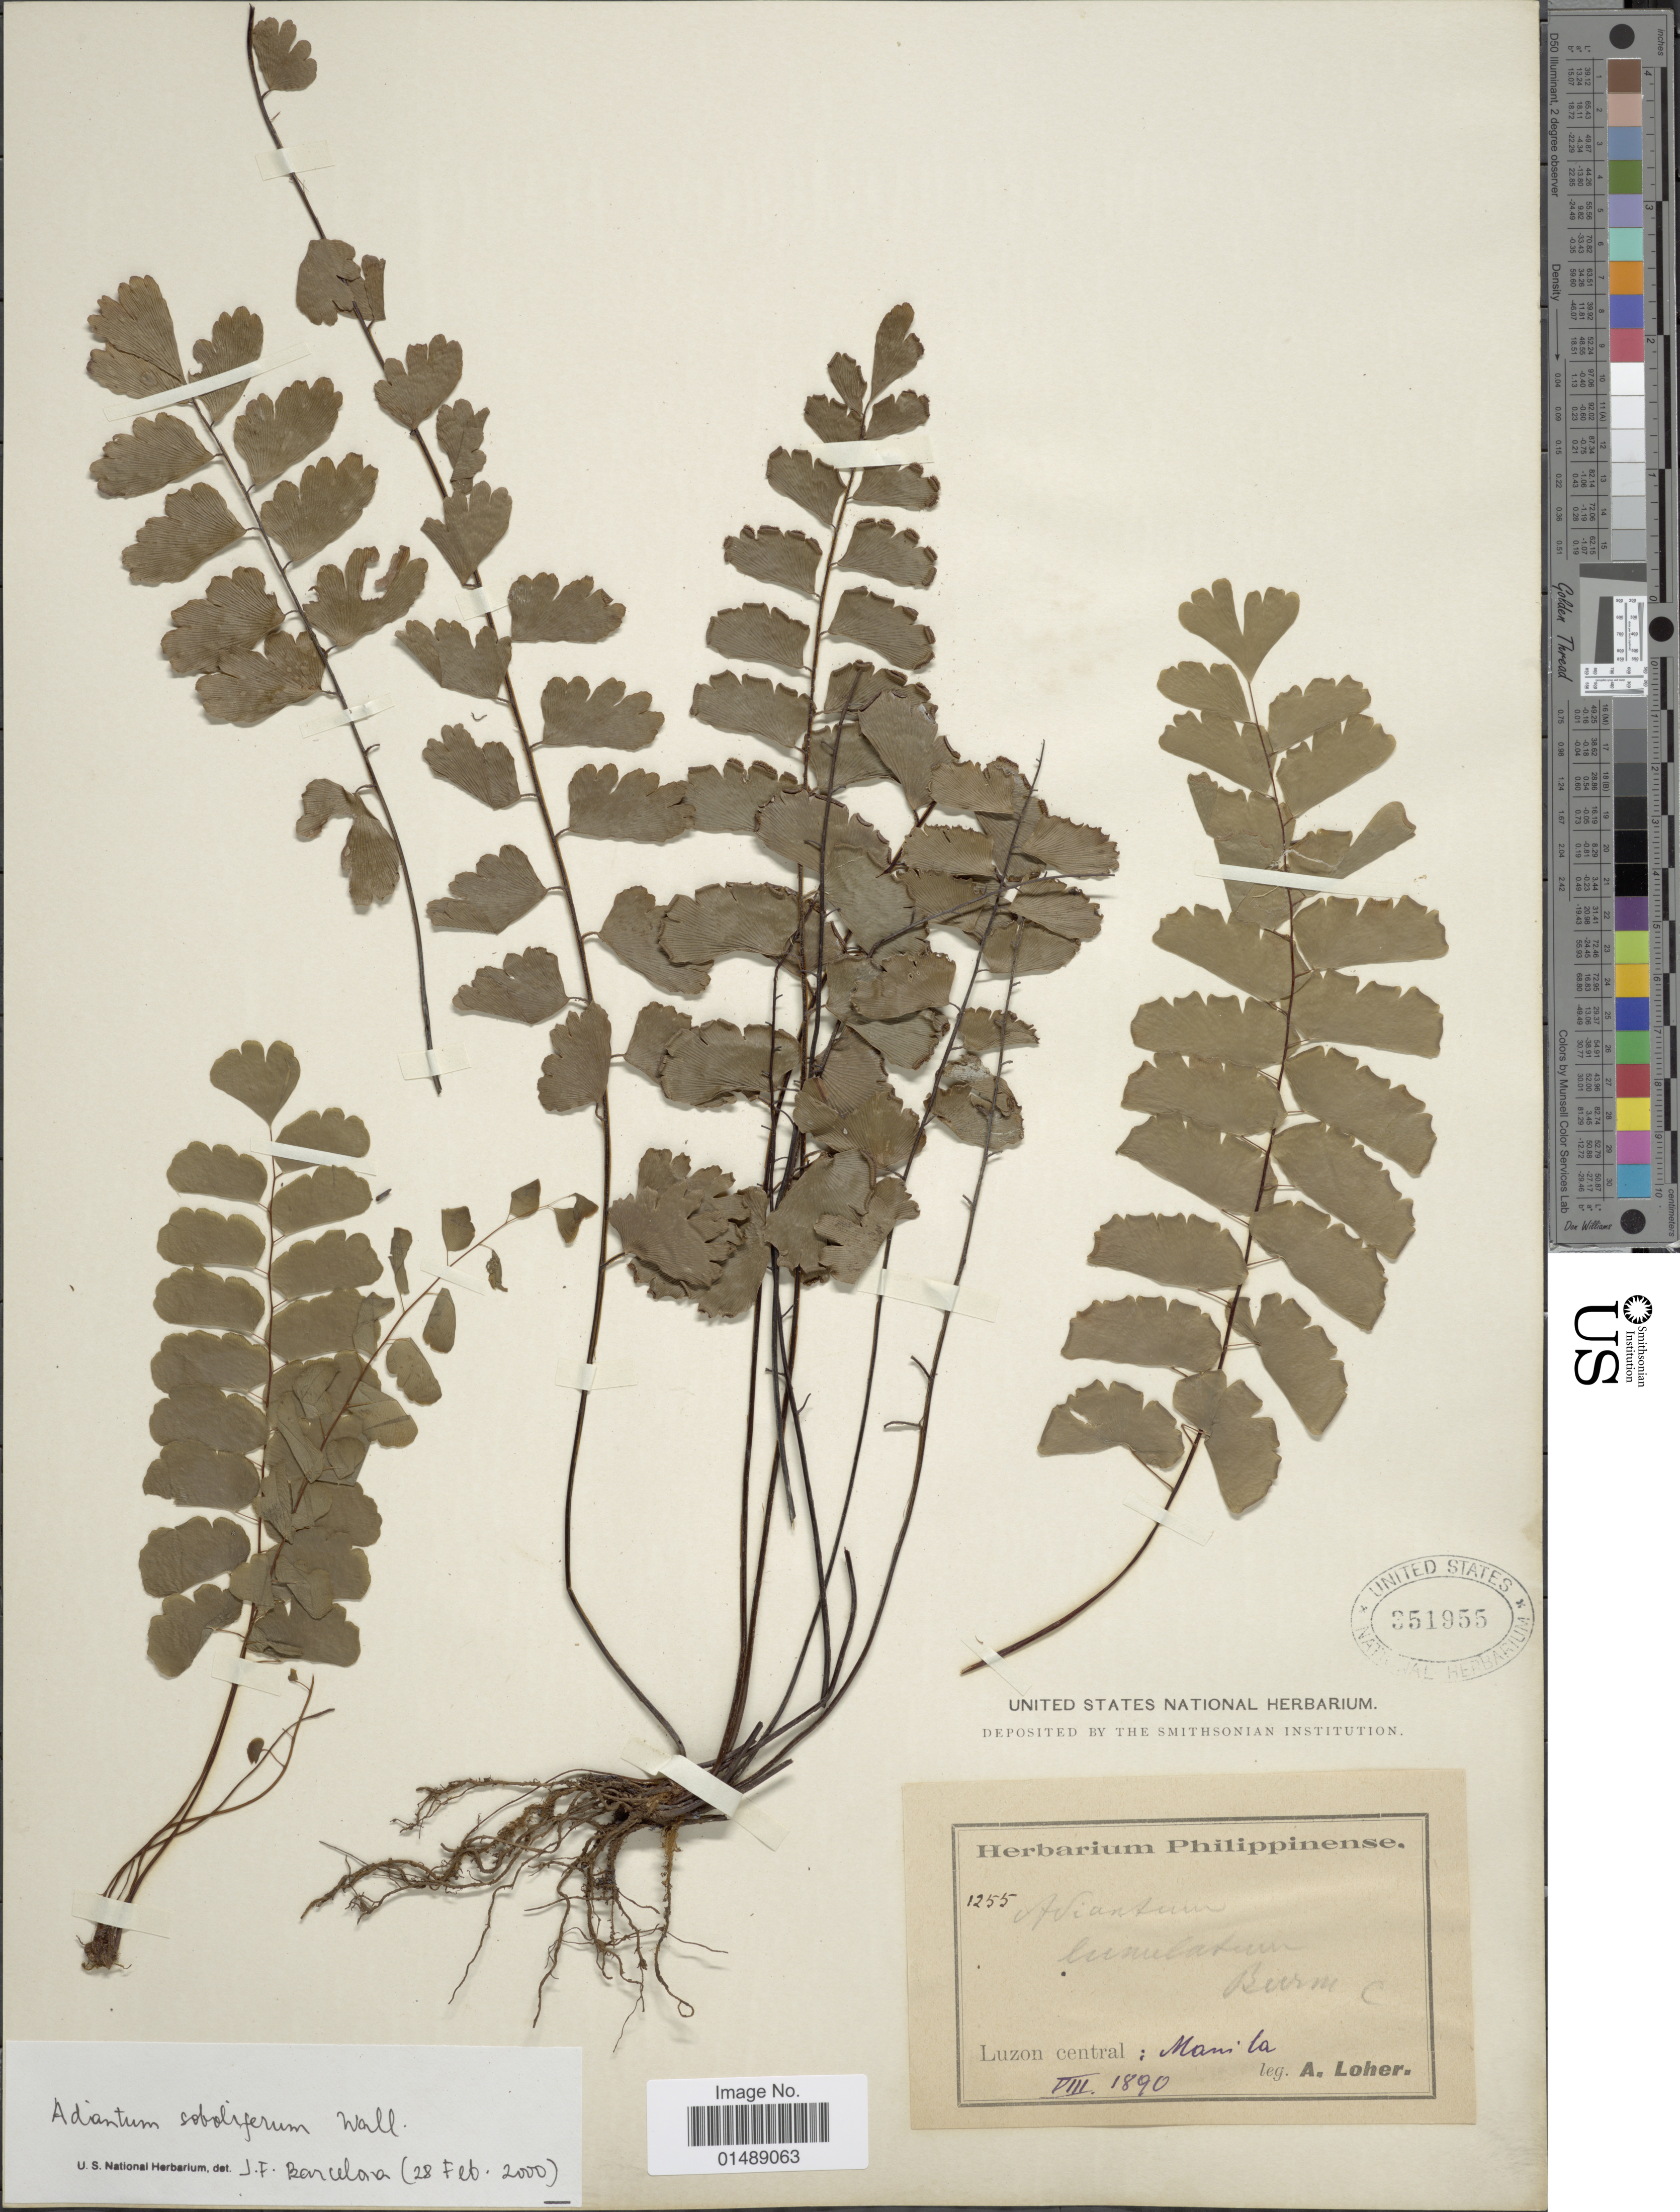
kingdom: Plantae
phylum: Tracheophyta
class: Polypodiopsida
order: Polypodiales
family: Pteridaceae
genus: Adiantum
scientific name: Adiantum soboliferum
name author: Wall. ex Hook.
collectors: A. Loher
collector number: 1255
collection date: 1890-08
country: Philippines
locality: Luzon central: Manila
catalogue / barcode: US 351955